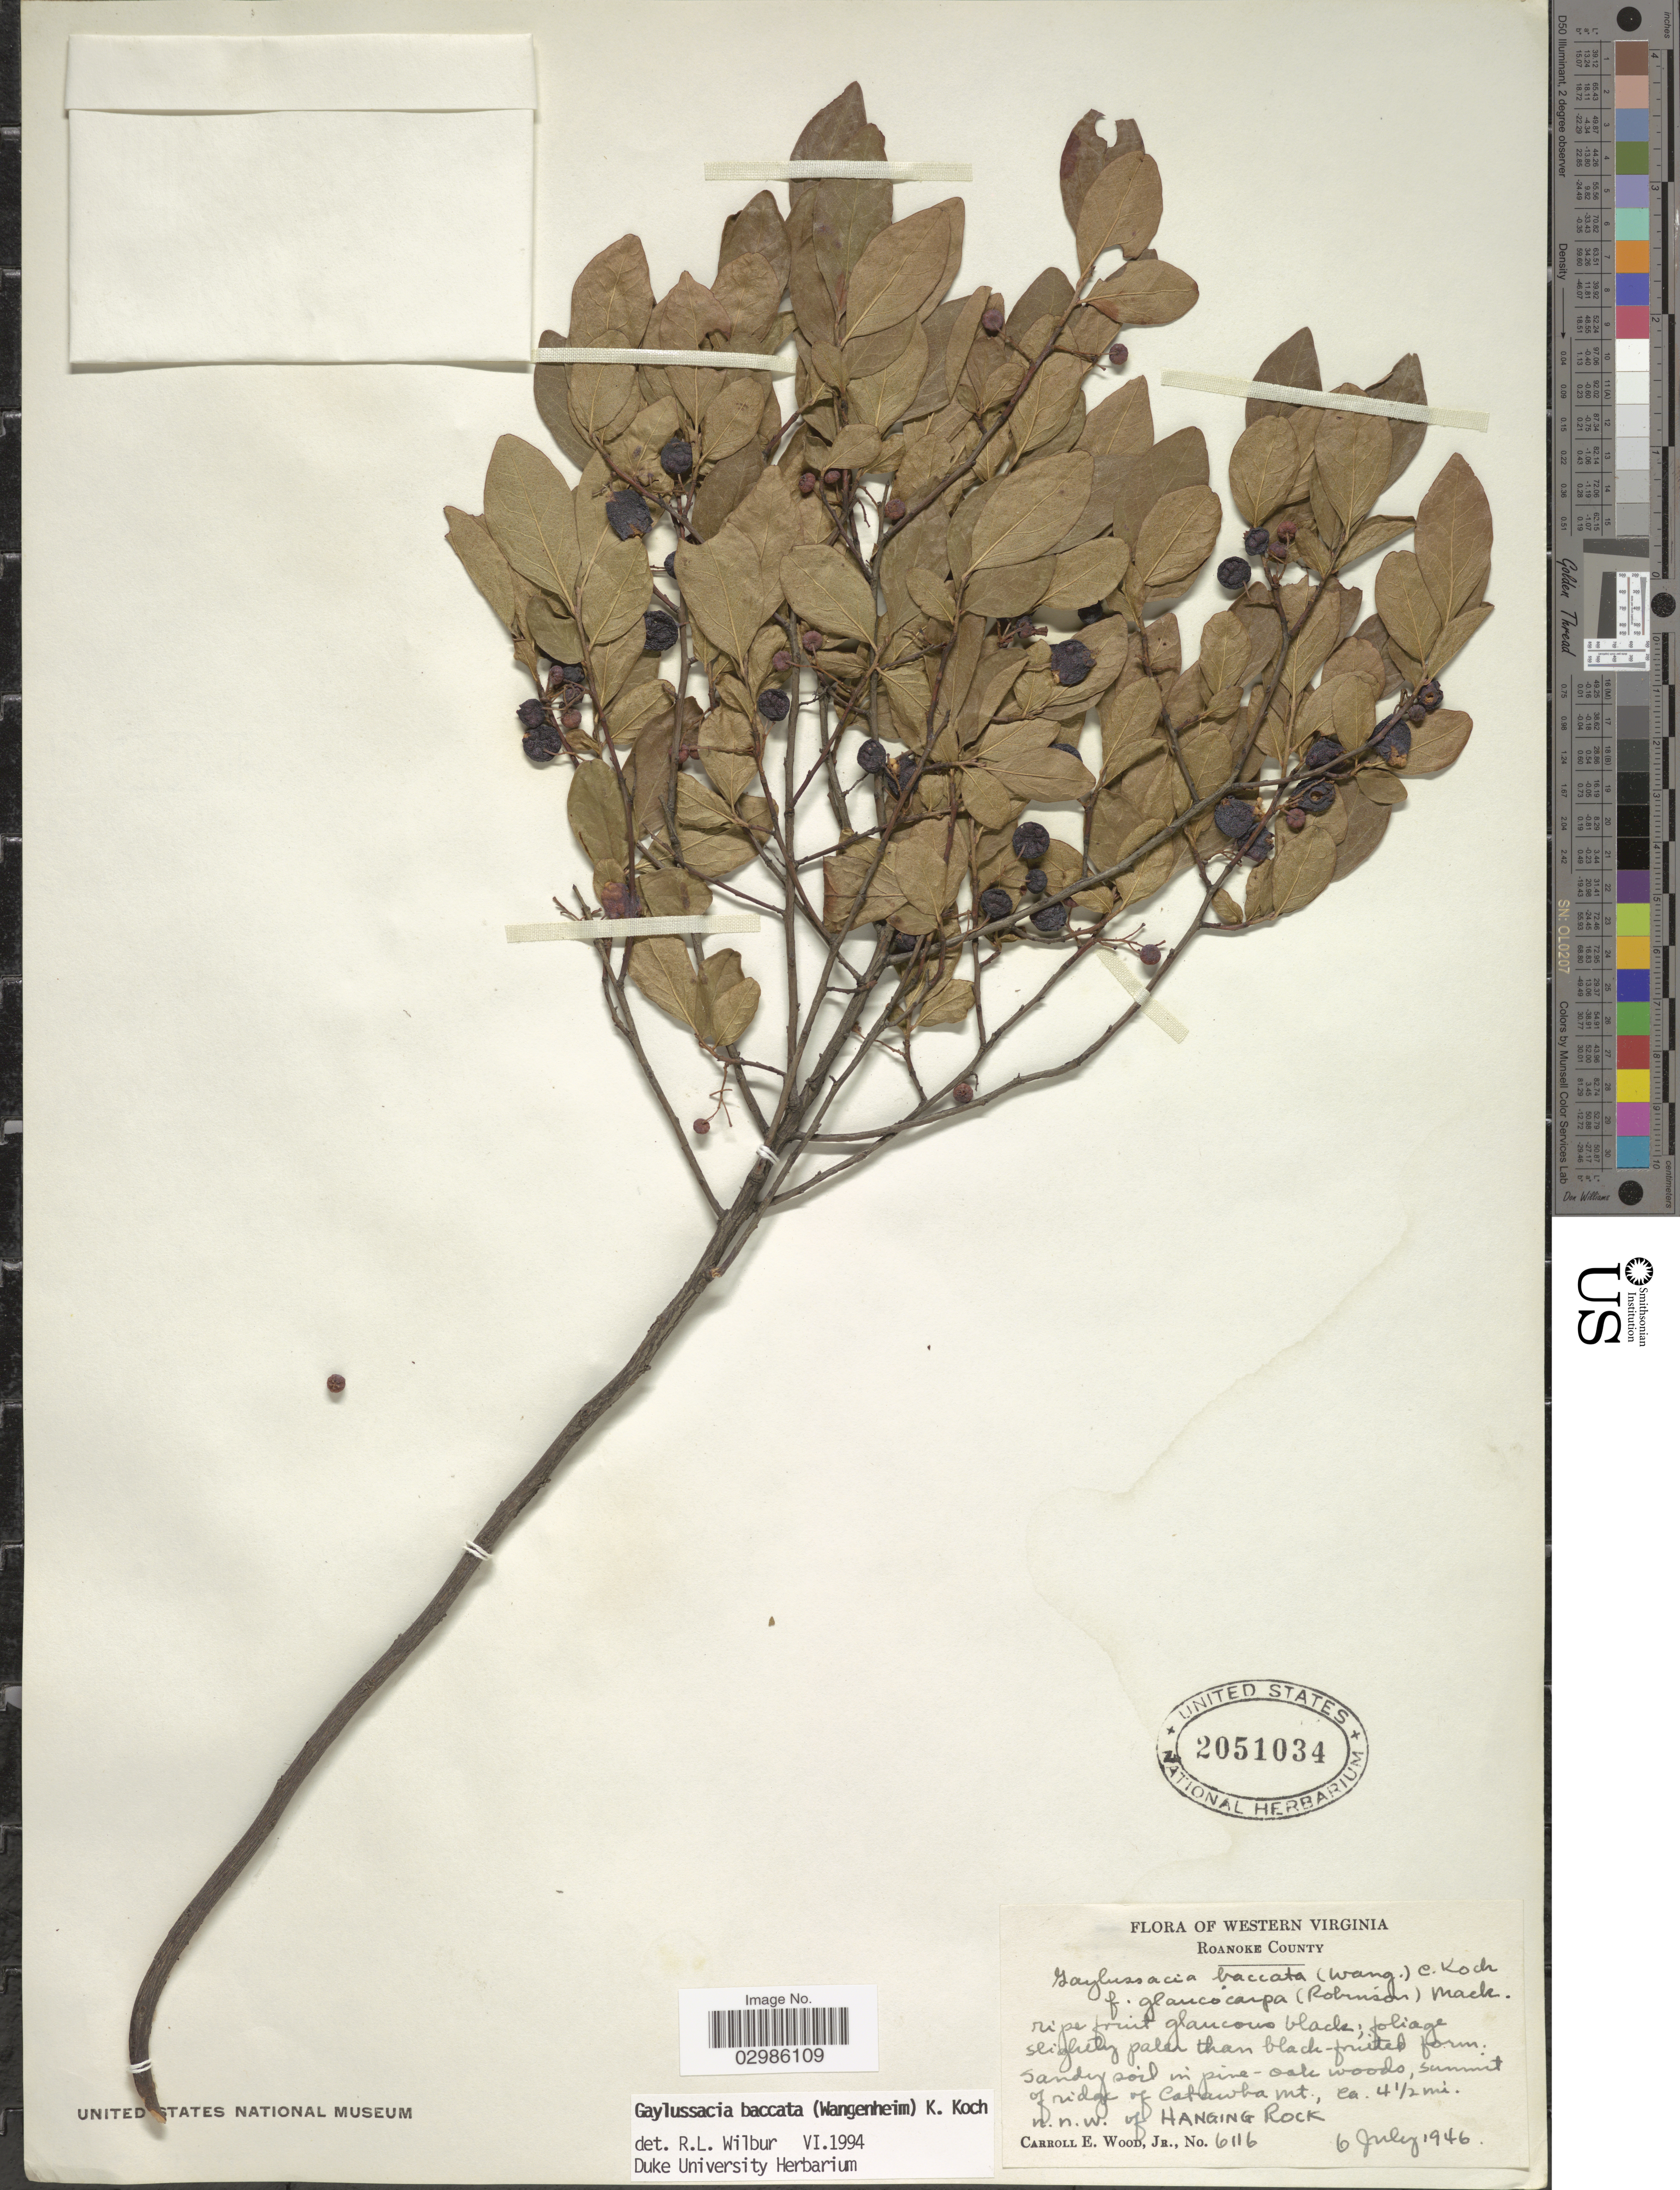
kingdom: Plantae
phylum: Tracheophyta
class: Magnoliopsida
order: Ericales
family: Ericaceae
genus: Gaylussacia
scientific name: Gaylussacia baccata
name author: (Wangenh.) K. Koch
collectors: C. Wood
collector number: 6116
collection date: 1946-07-06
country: United States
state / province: Virginia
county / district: Roanoke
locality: Western Virginia. Roanoke County. Summit of ridge of Catawba Mt., ca. 4½ mi. n.n.w. of Hanging Rock.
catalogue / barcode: US 2051034